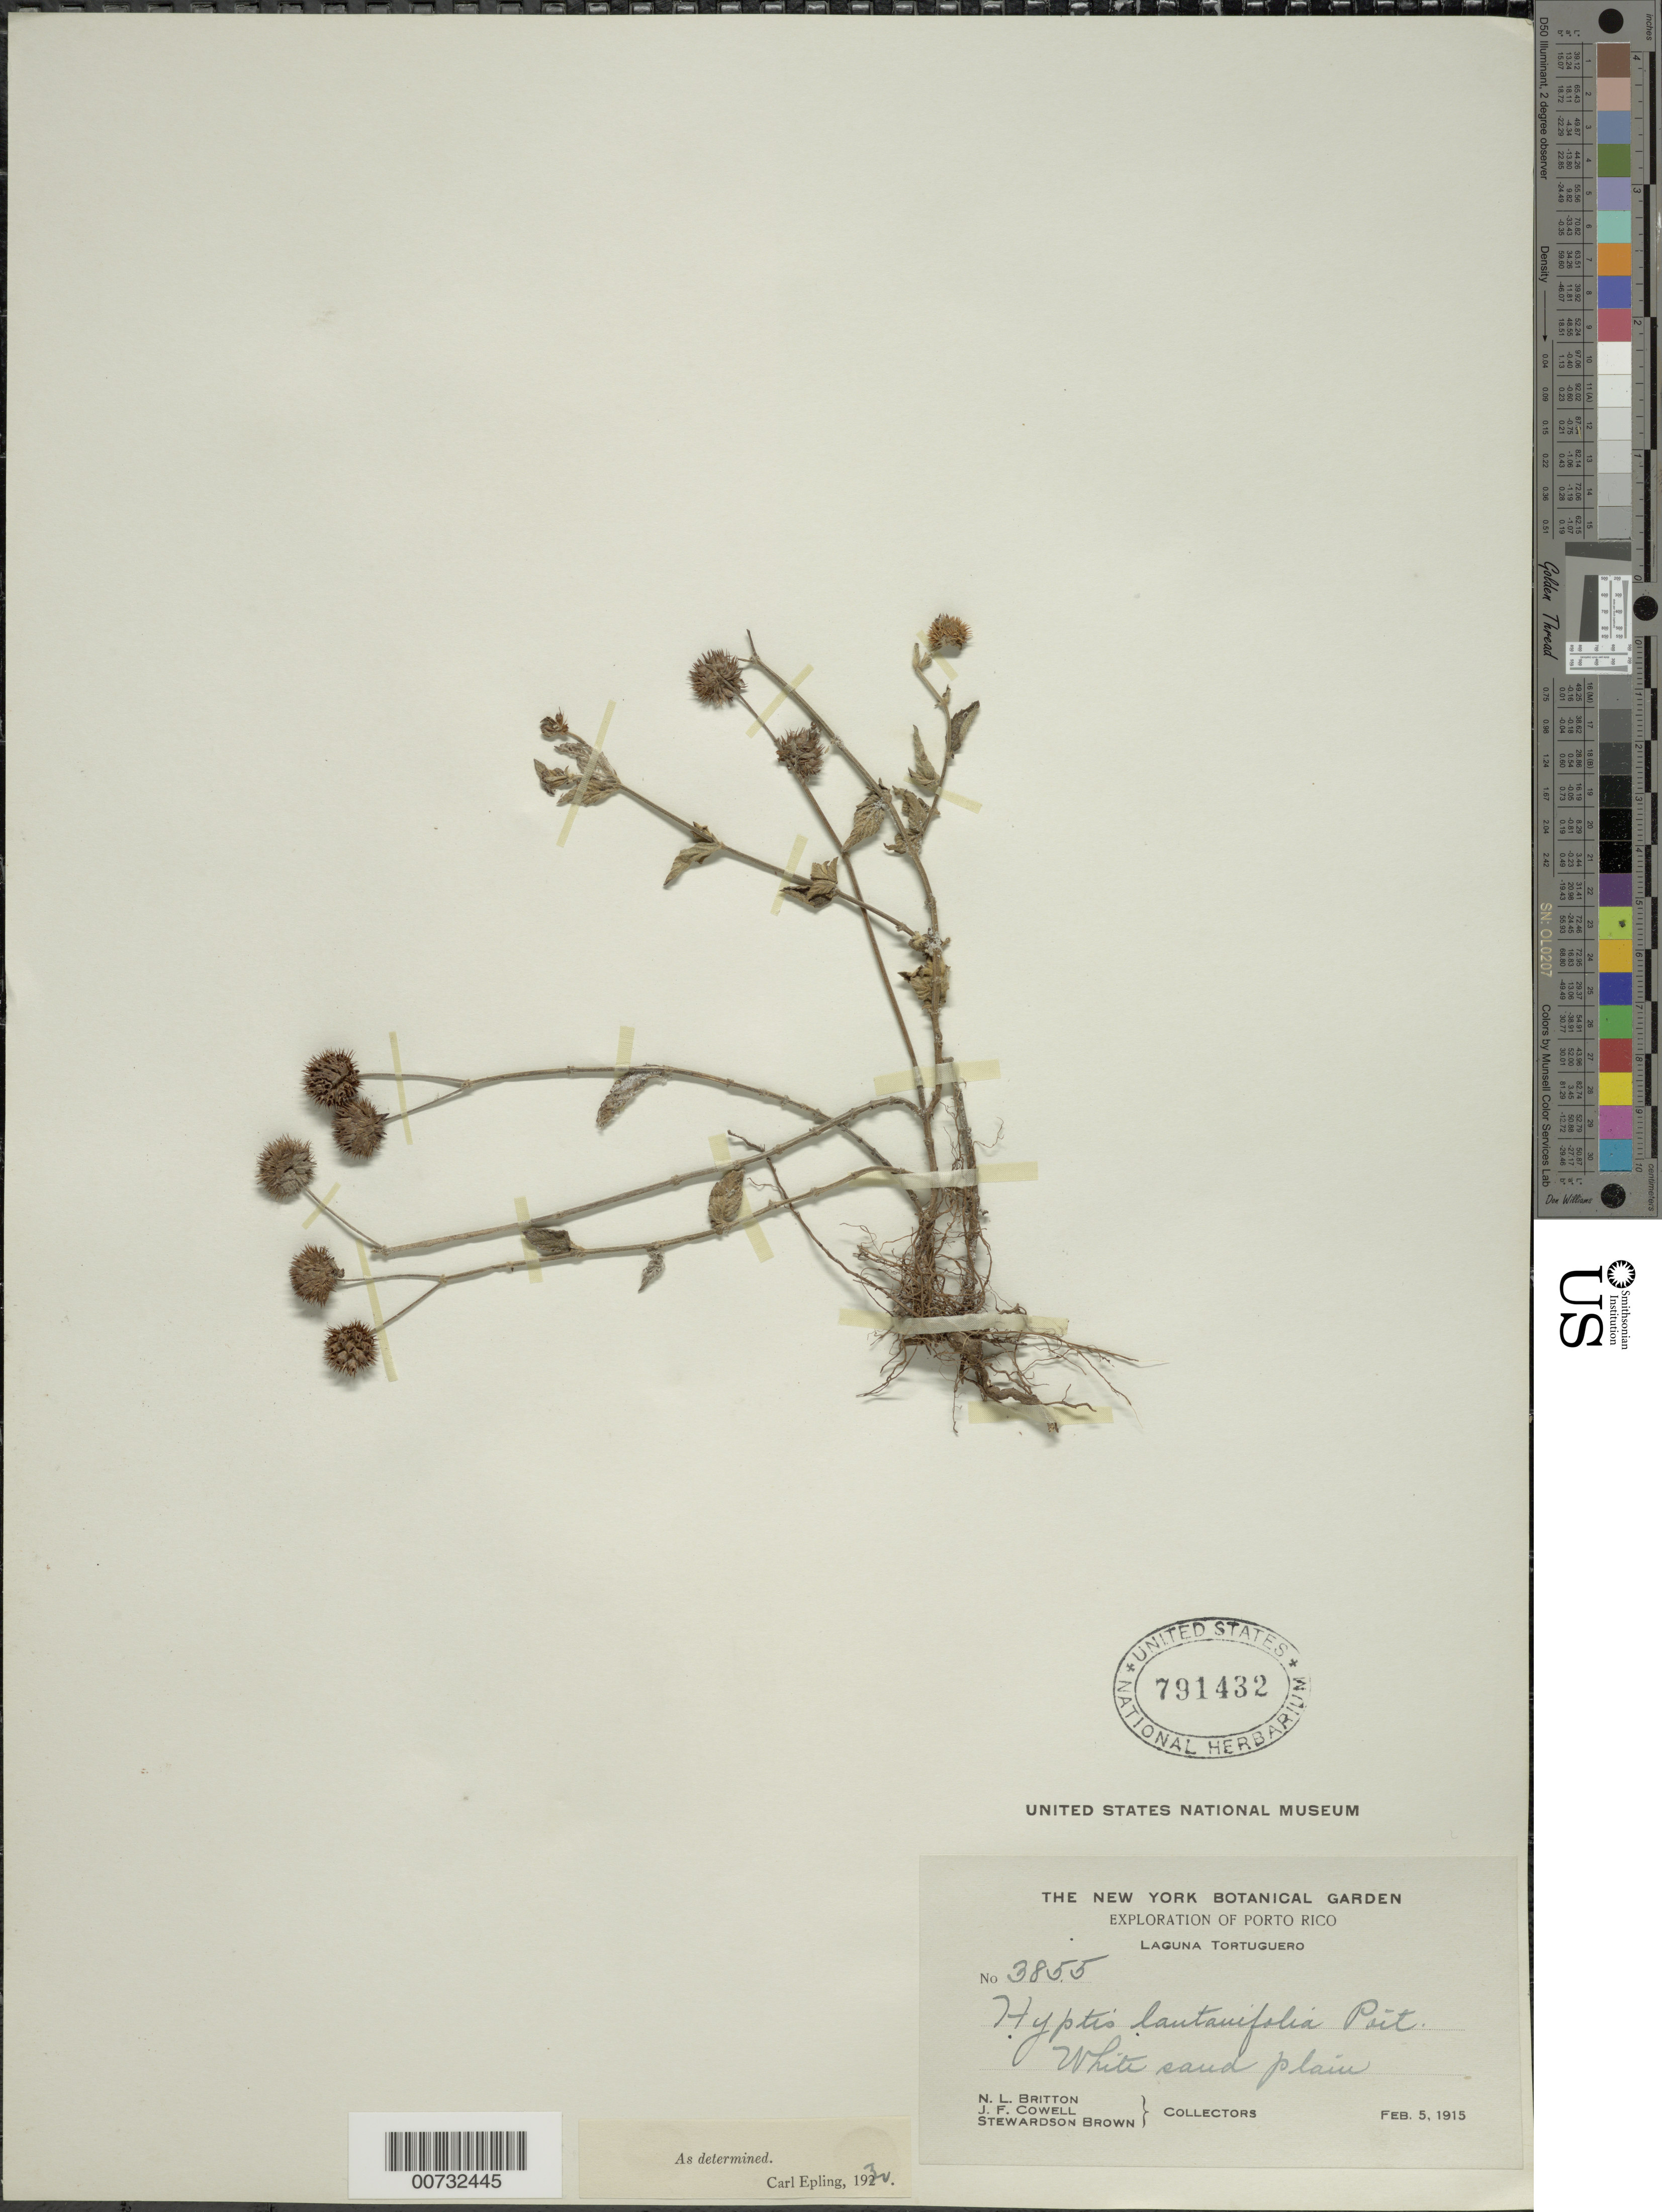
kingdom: Plantae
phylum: Tracheophyta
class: Magnoliopsida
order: Lamiales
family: Lamiaceae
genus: Hyptis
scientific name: Hyptis lantanifolia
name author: Poit.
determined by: Epling, C. C.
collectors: N. Britton, J. F. Cowell & S. Brown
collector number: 3855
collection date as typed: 05 Feb 1915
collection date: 1915-02-05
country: Puerto Rico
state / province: Manatí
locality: Laguna Tortuguero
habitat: White sand plain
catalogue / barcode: US 791432